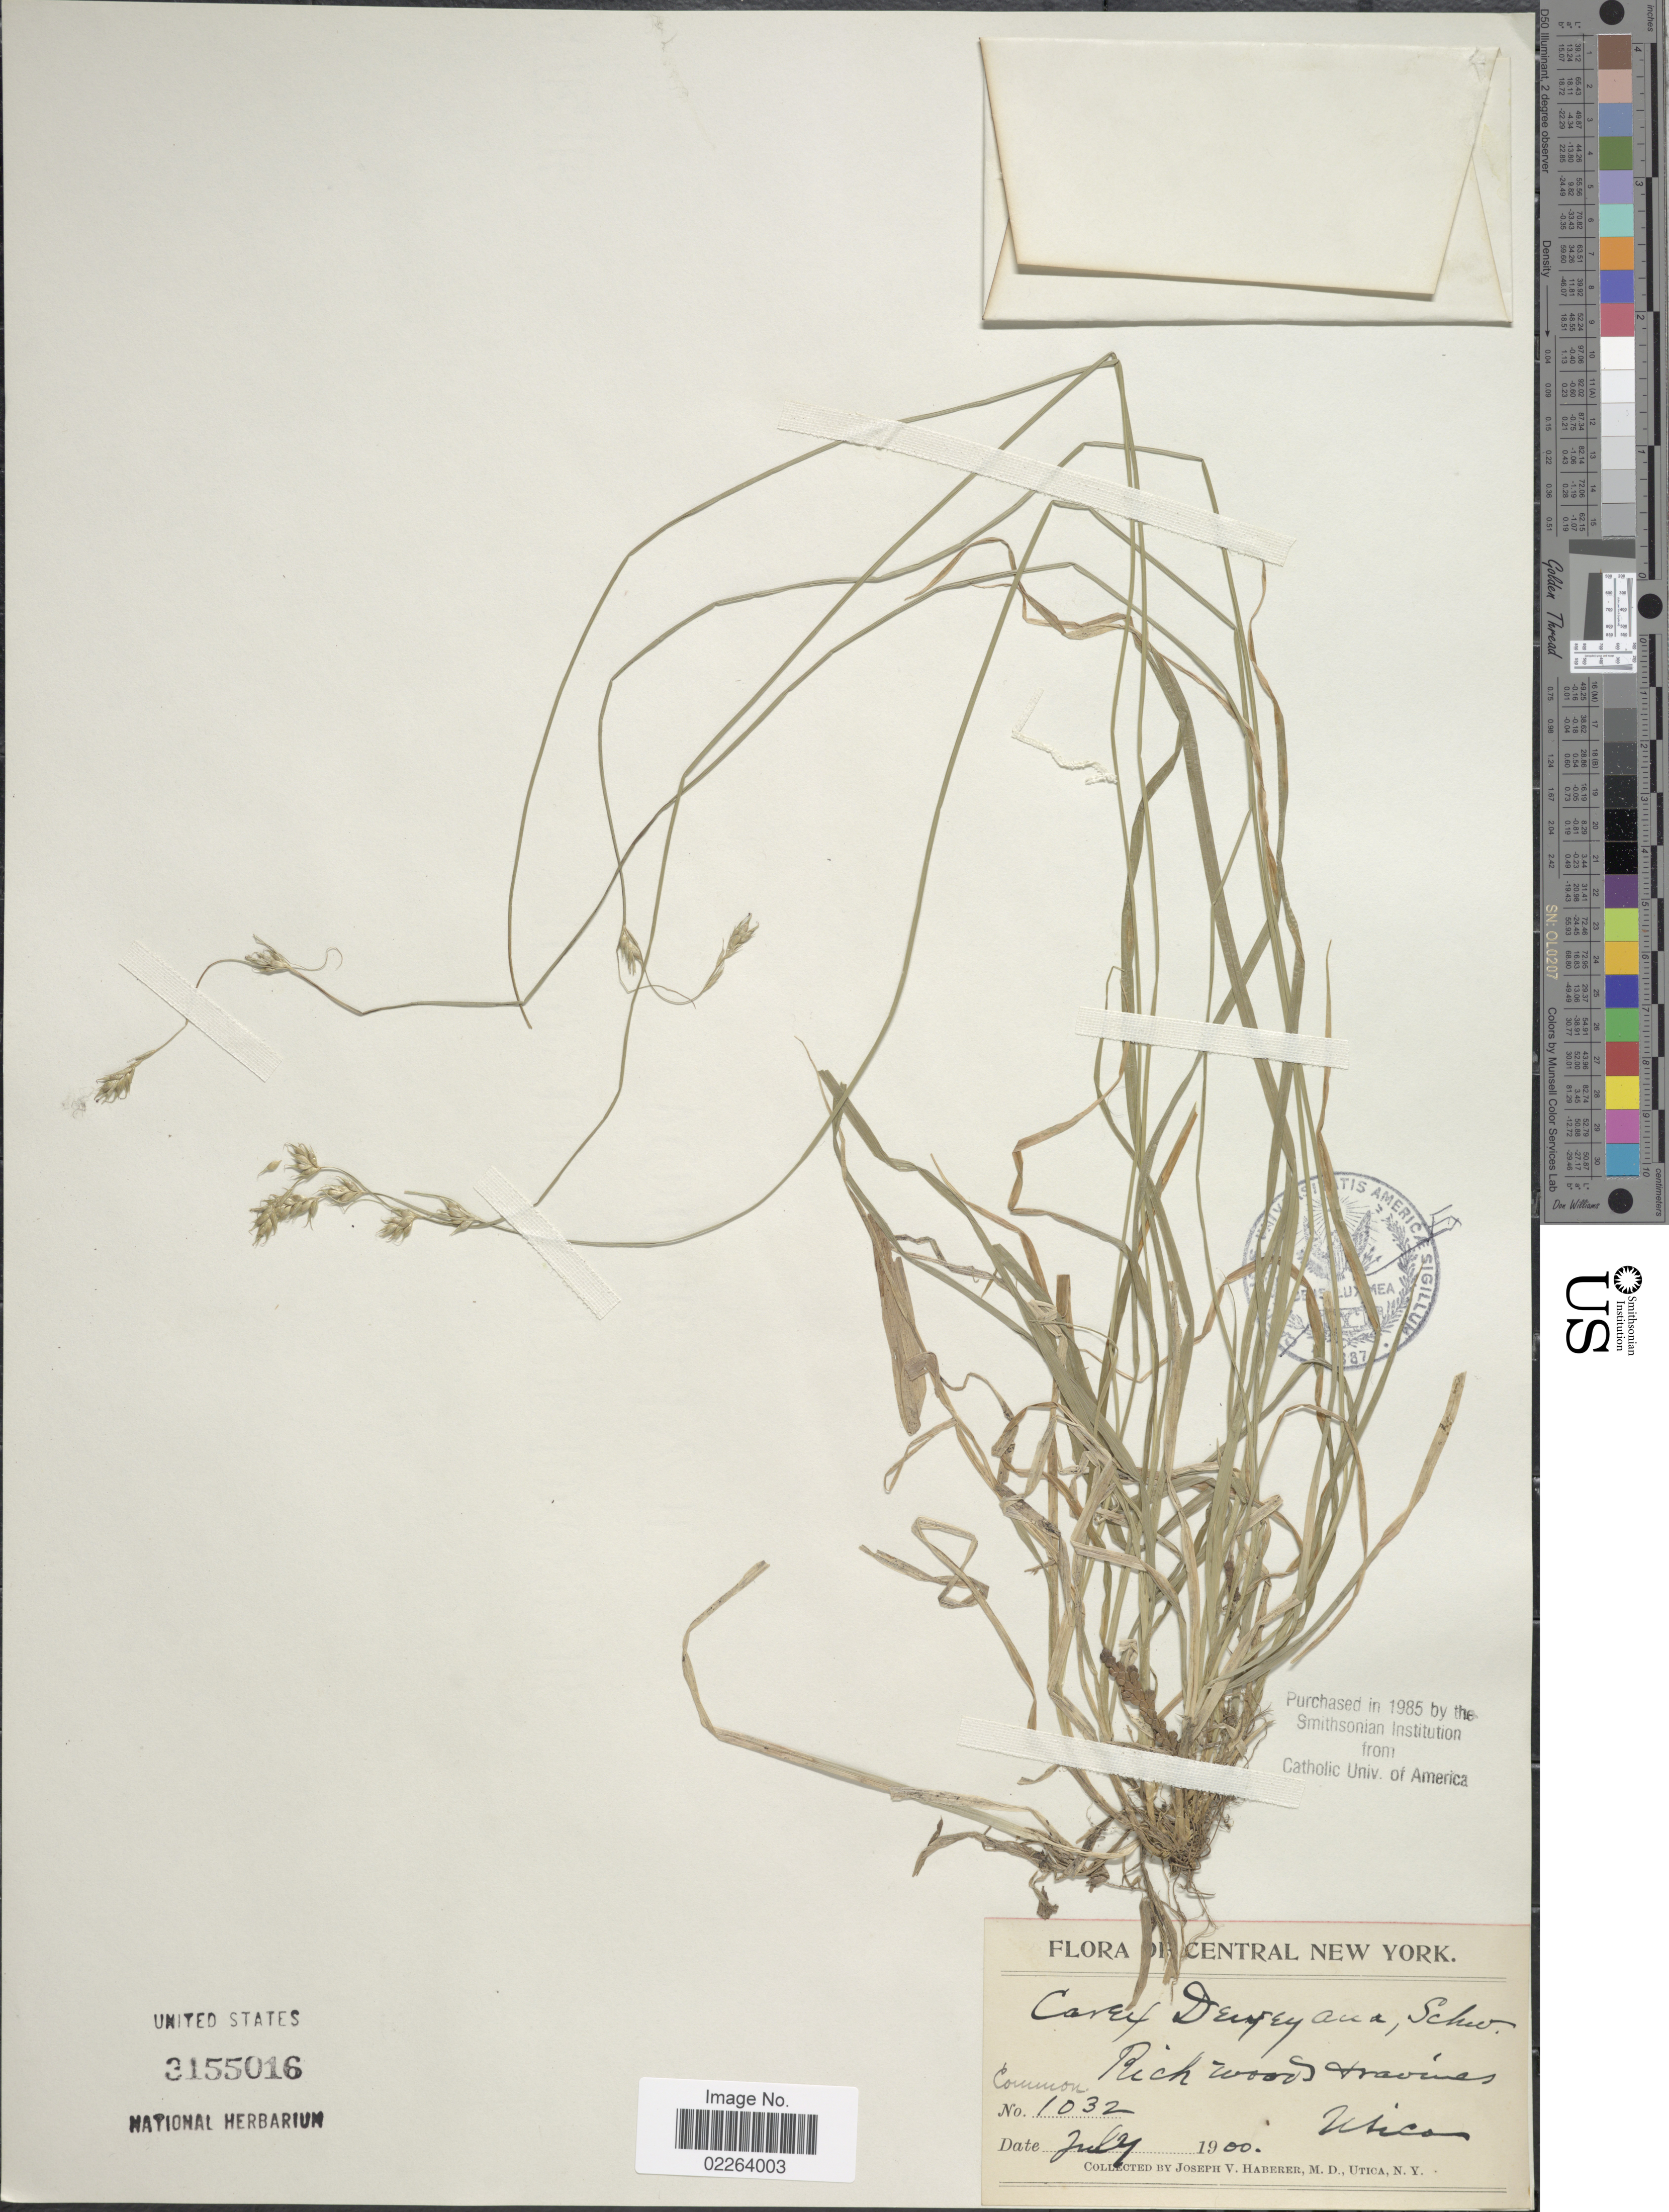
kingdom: Plantae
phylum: Tracheophyta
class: Liliopsida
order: Poales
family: Cyperaceae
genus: Carex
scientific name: Carex deweyana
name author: Schwein.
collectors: J. V. Haberer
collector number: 1032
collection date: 1900-07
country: United States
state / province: New York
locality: Central New York, Rich woods + ravines, Common, Utica.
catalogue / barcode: US 3155016